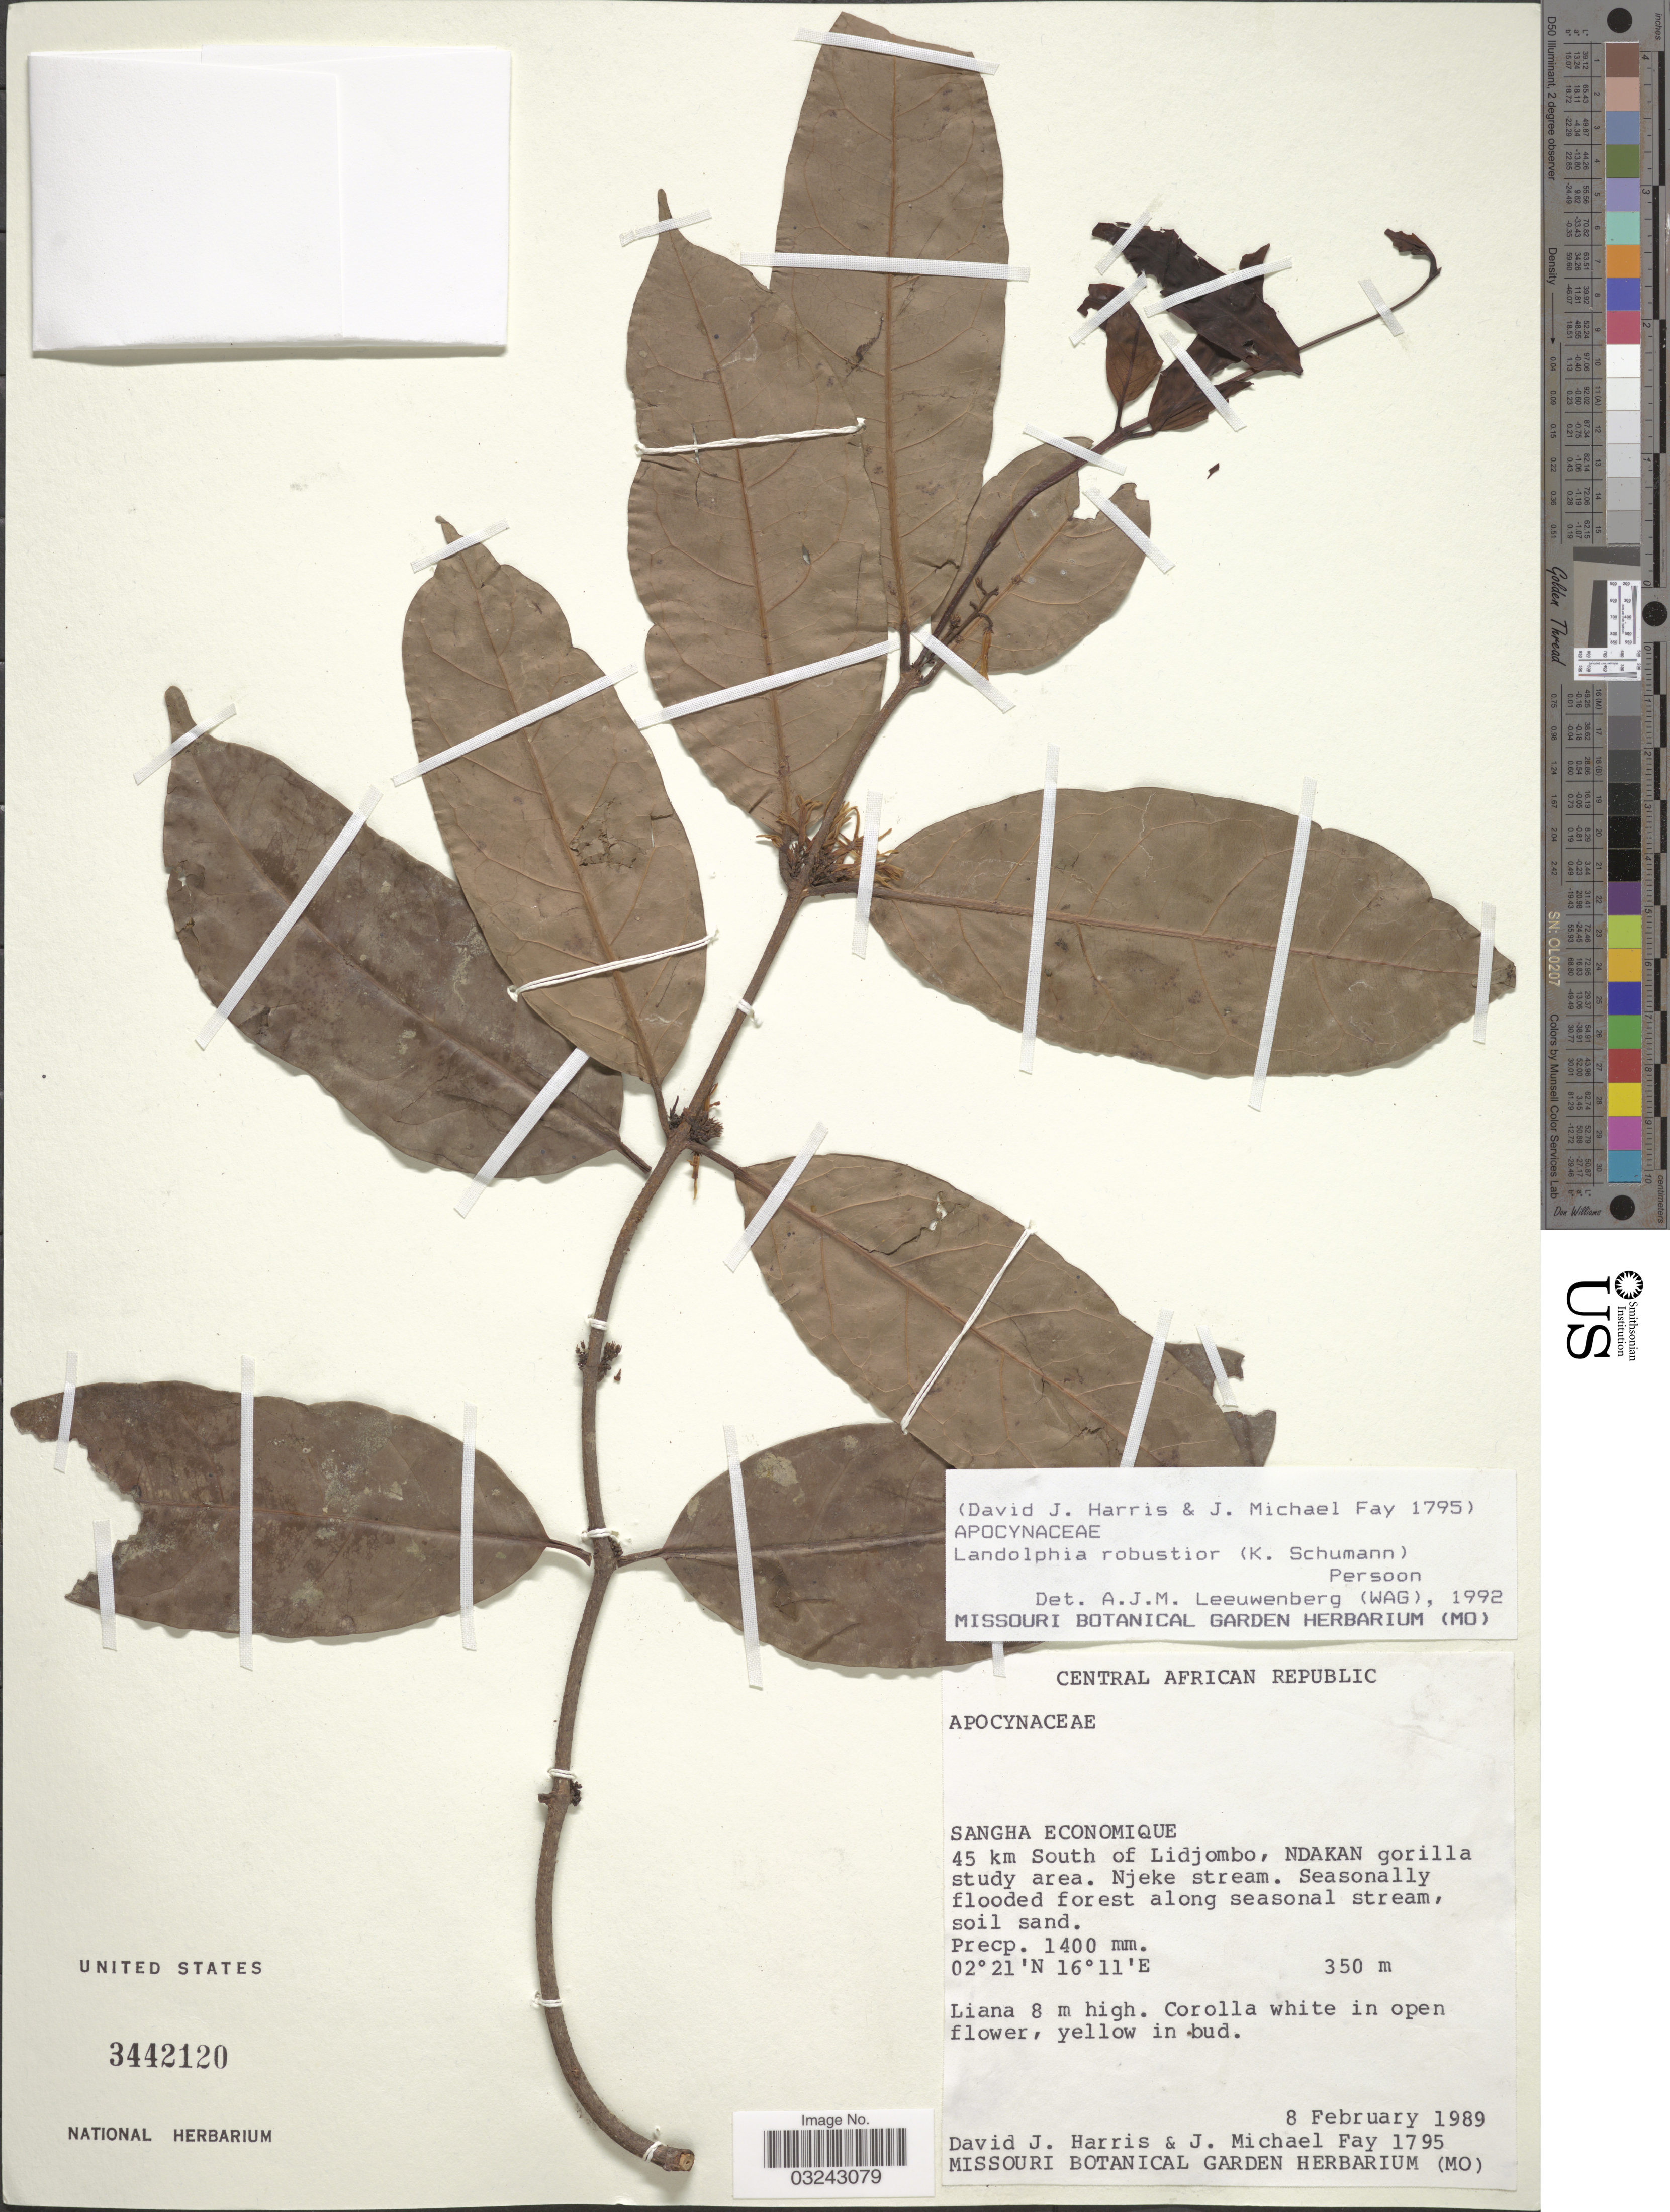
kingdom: Plantae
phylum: Tracheophyta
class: Magnoliopsida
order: Gentianales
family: Apocynaceae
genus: Landolphia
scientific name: Landolphia robustior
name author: (K. Schum.)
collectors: D. J. Harris & J. M. Fay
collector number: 1795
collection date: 1989-02-08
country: Central African Republic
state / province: Sangha-Mbaere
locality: Central African Republic, Sangha Economique, 45 km South of Lidjombo, Ndakan gorilla study area. Njeke stream.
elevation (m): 1400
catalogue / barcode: US 3442120